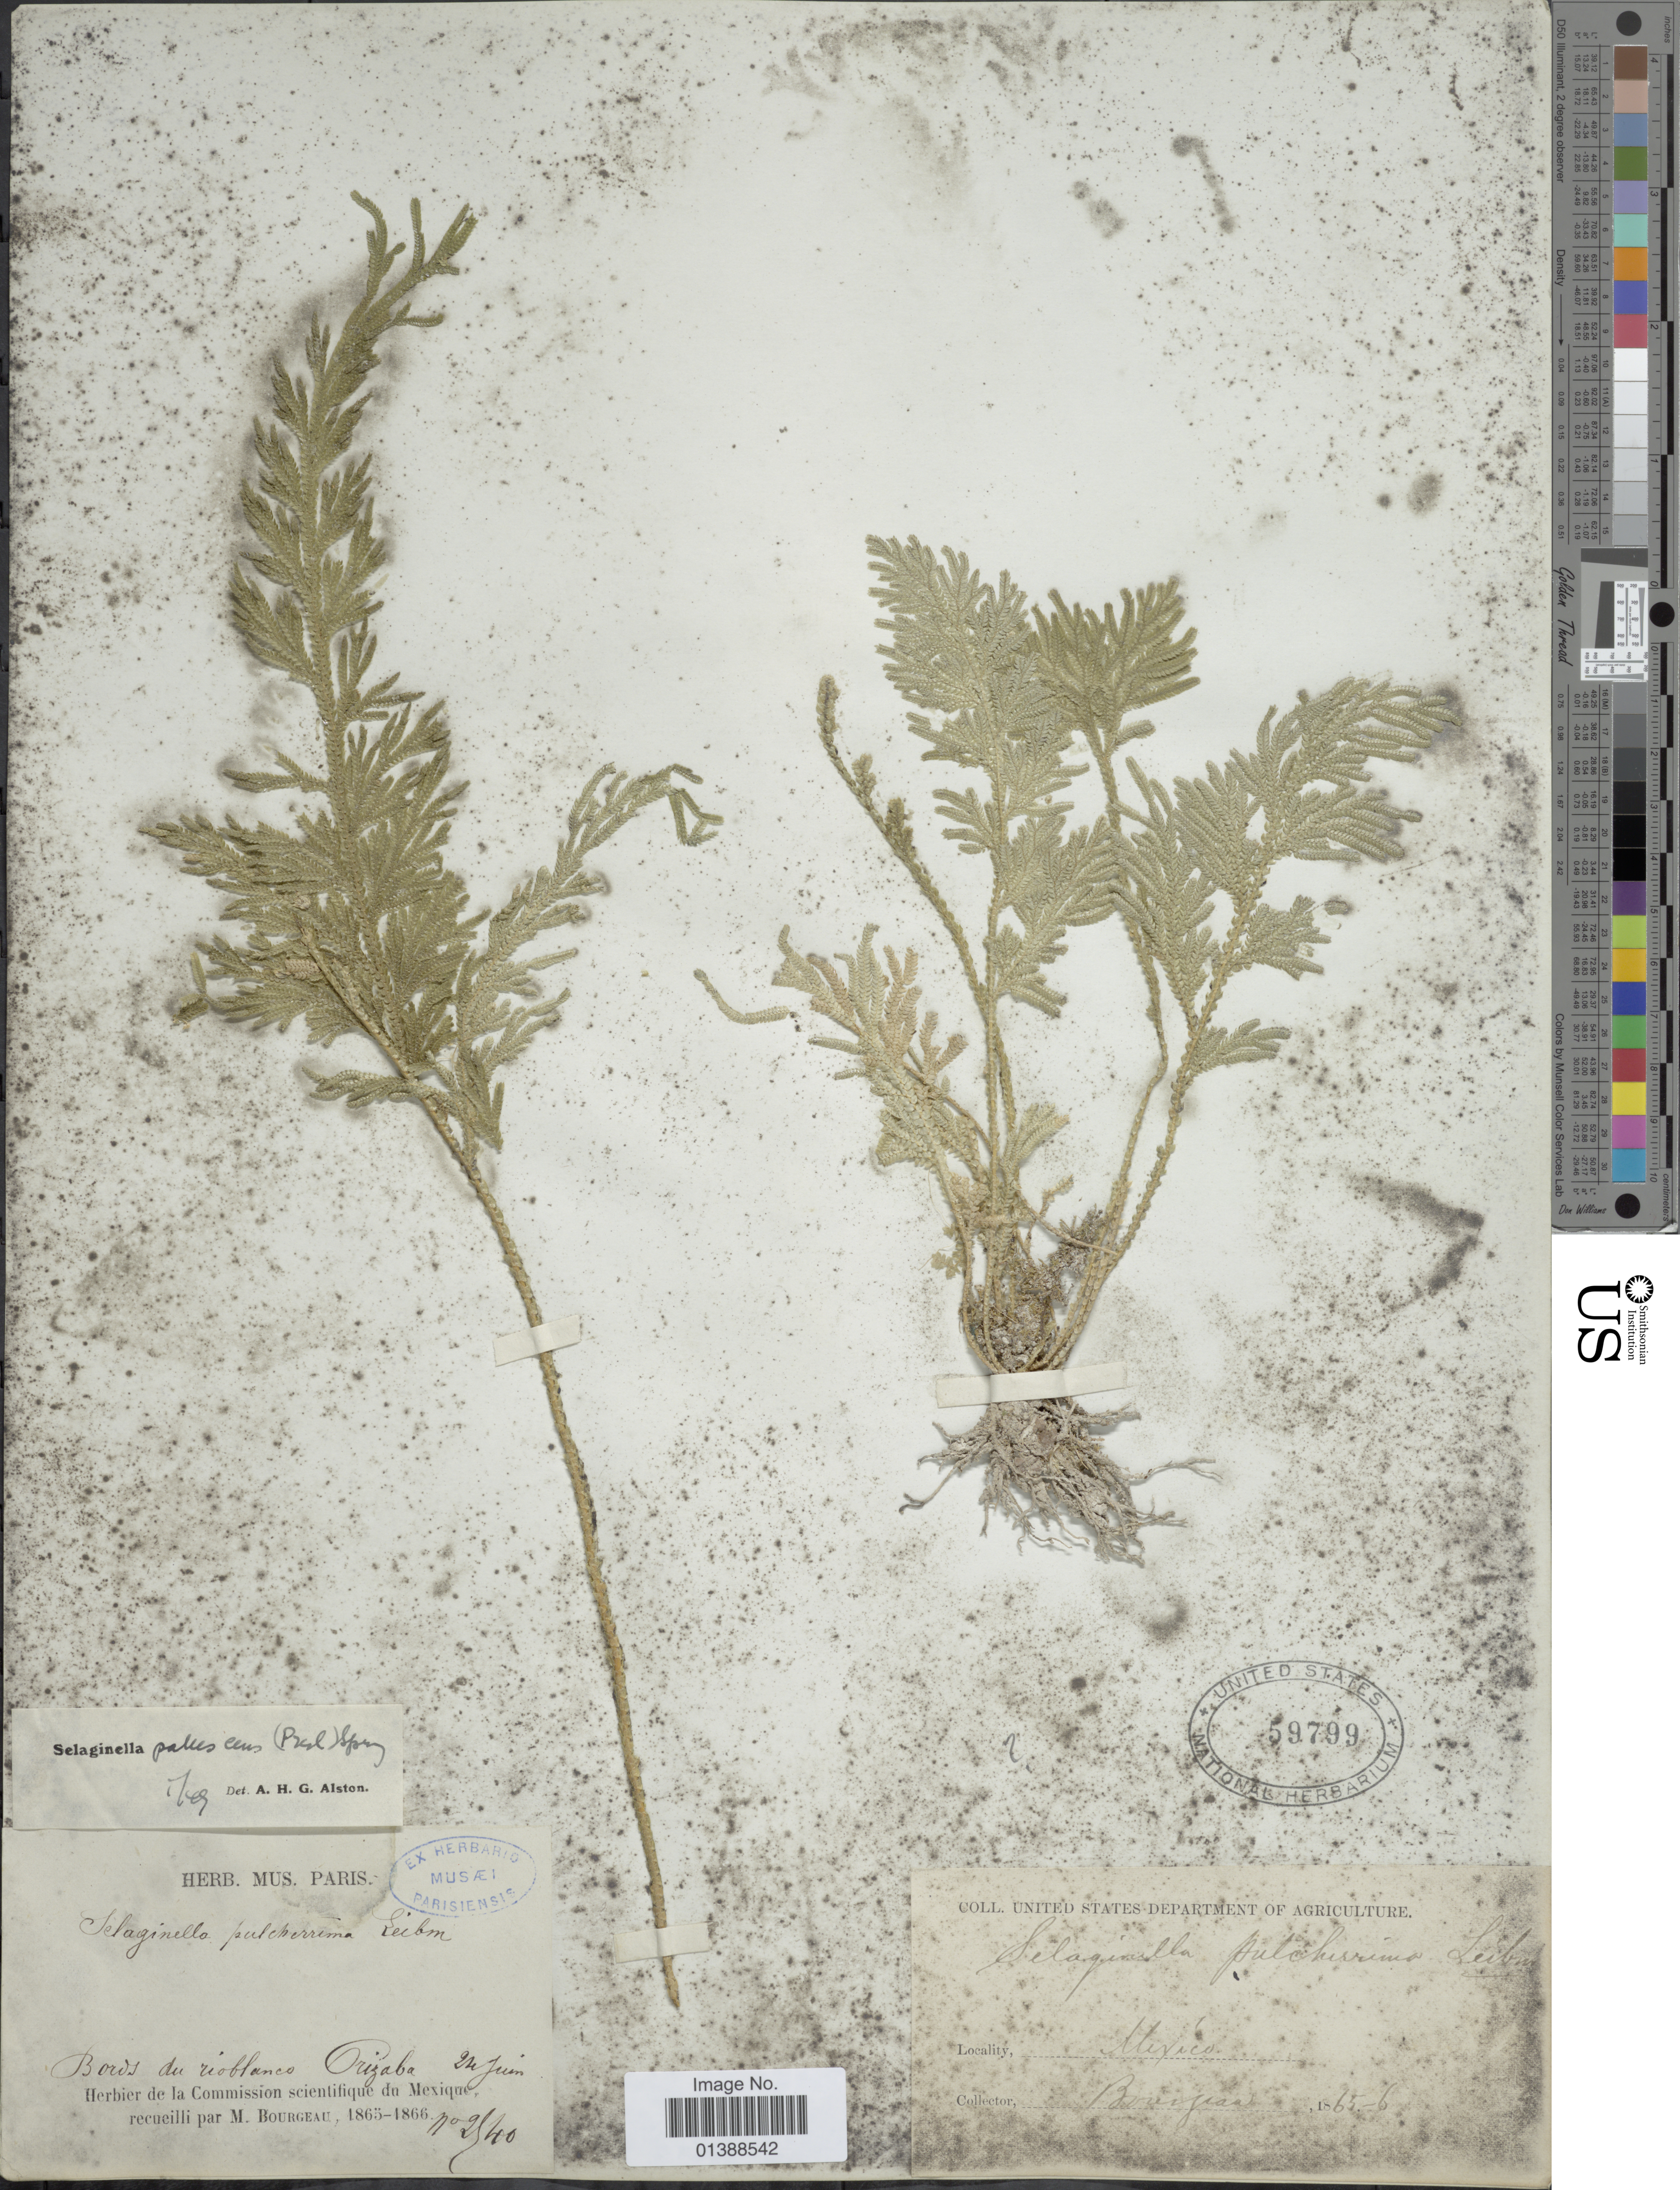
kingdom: Plantae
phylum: Tracheophyta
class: Lycopodiopsida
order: Selaginellales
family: Selaginellaceae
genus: Selaginella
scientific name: Selaginella pallescens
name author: (C. Presl) Spring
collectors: M. Bourgeau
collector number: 2940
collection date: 1865-06-24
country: Mexico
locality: Bords du Rio Blanco, Orizaba [Banks of Rio Blanco, Orizaba]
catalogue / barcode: US 59799